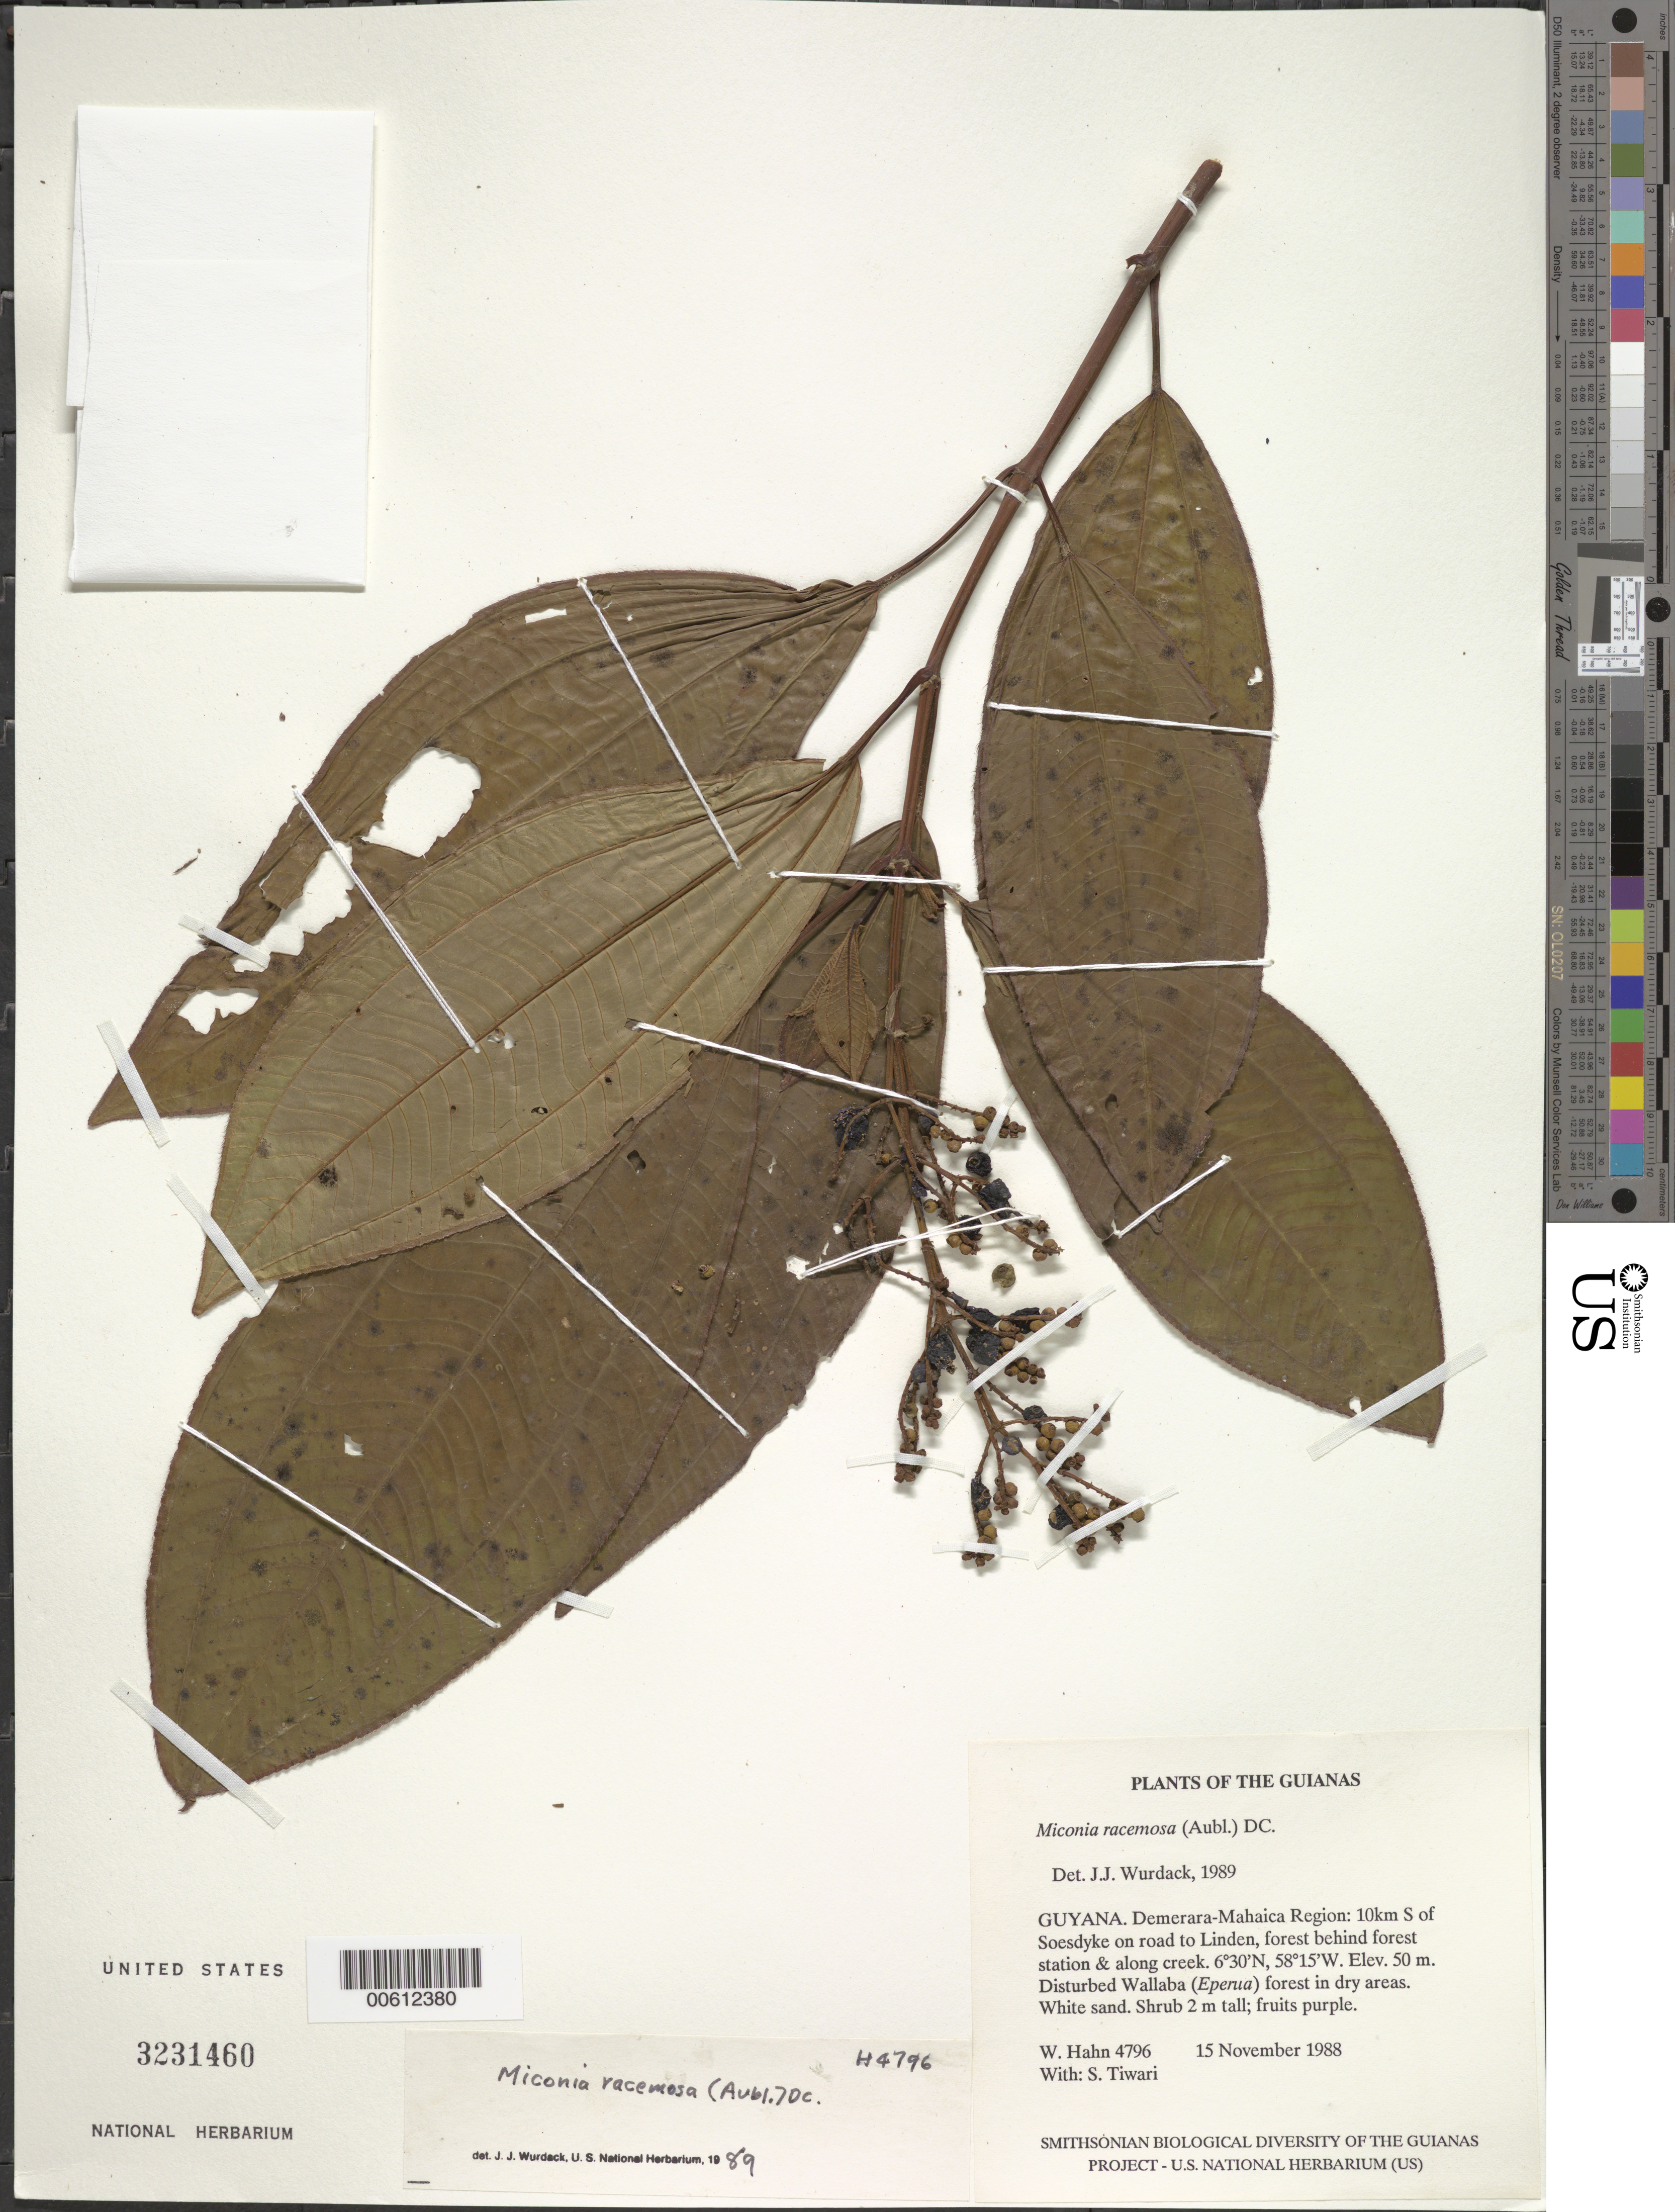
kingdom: Plantae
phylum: Tracheophyta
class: Magnoliopsida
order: Myrtales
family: Melastomataceae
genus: Miconia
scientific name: Miconia racemosa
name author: (Aubl.) DC.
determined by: Wurdack, John J., (US), US (UNITED STATES)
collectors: W. Hahn & S. Tiwari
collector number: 4796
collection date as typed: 15 November 1988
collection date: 1988-11-15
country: Guyana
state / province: Demerara-Mahaica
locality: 10km S of Soesdyke on road to Linden, behind forest station & along creek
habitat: Disturbed Wallaba (Eperua) forest in dry areas. White sand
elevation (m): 50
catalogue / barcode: US 3231460